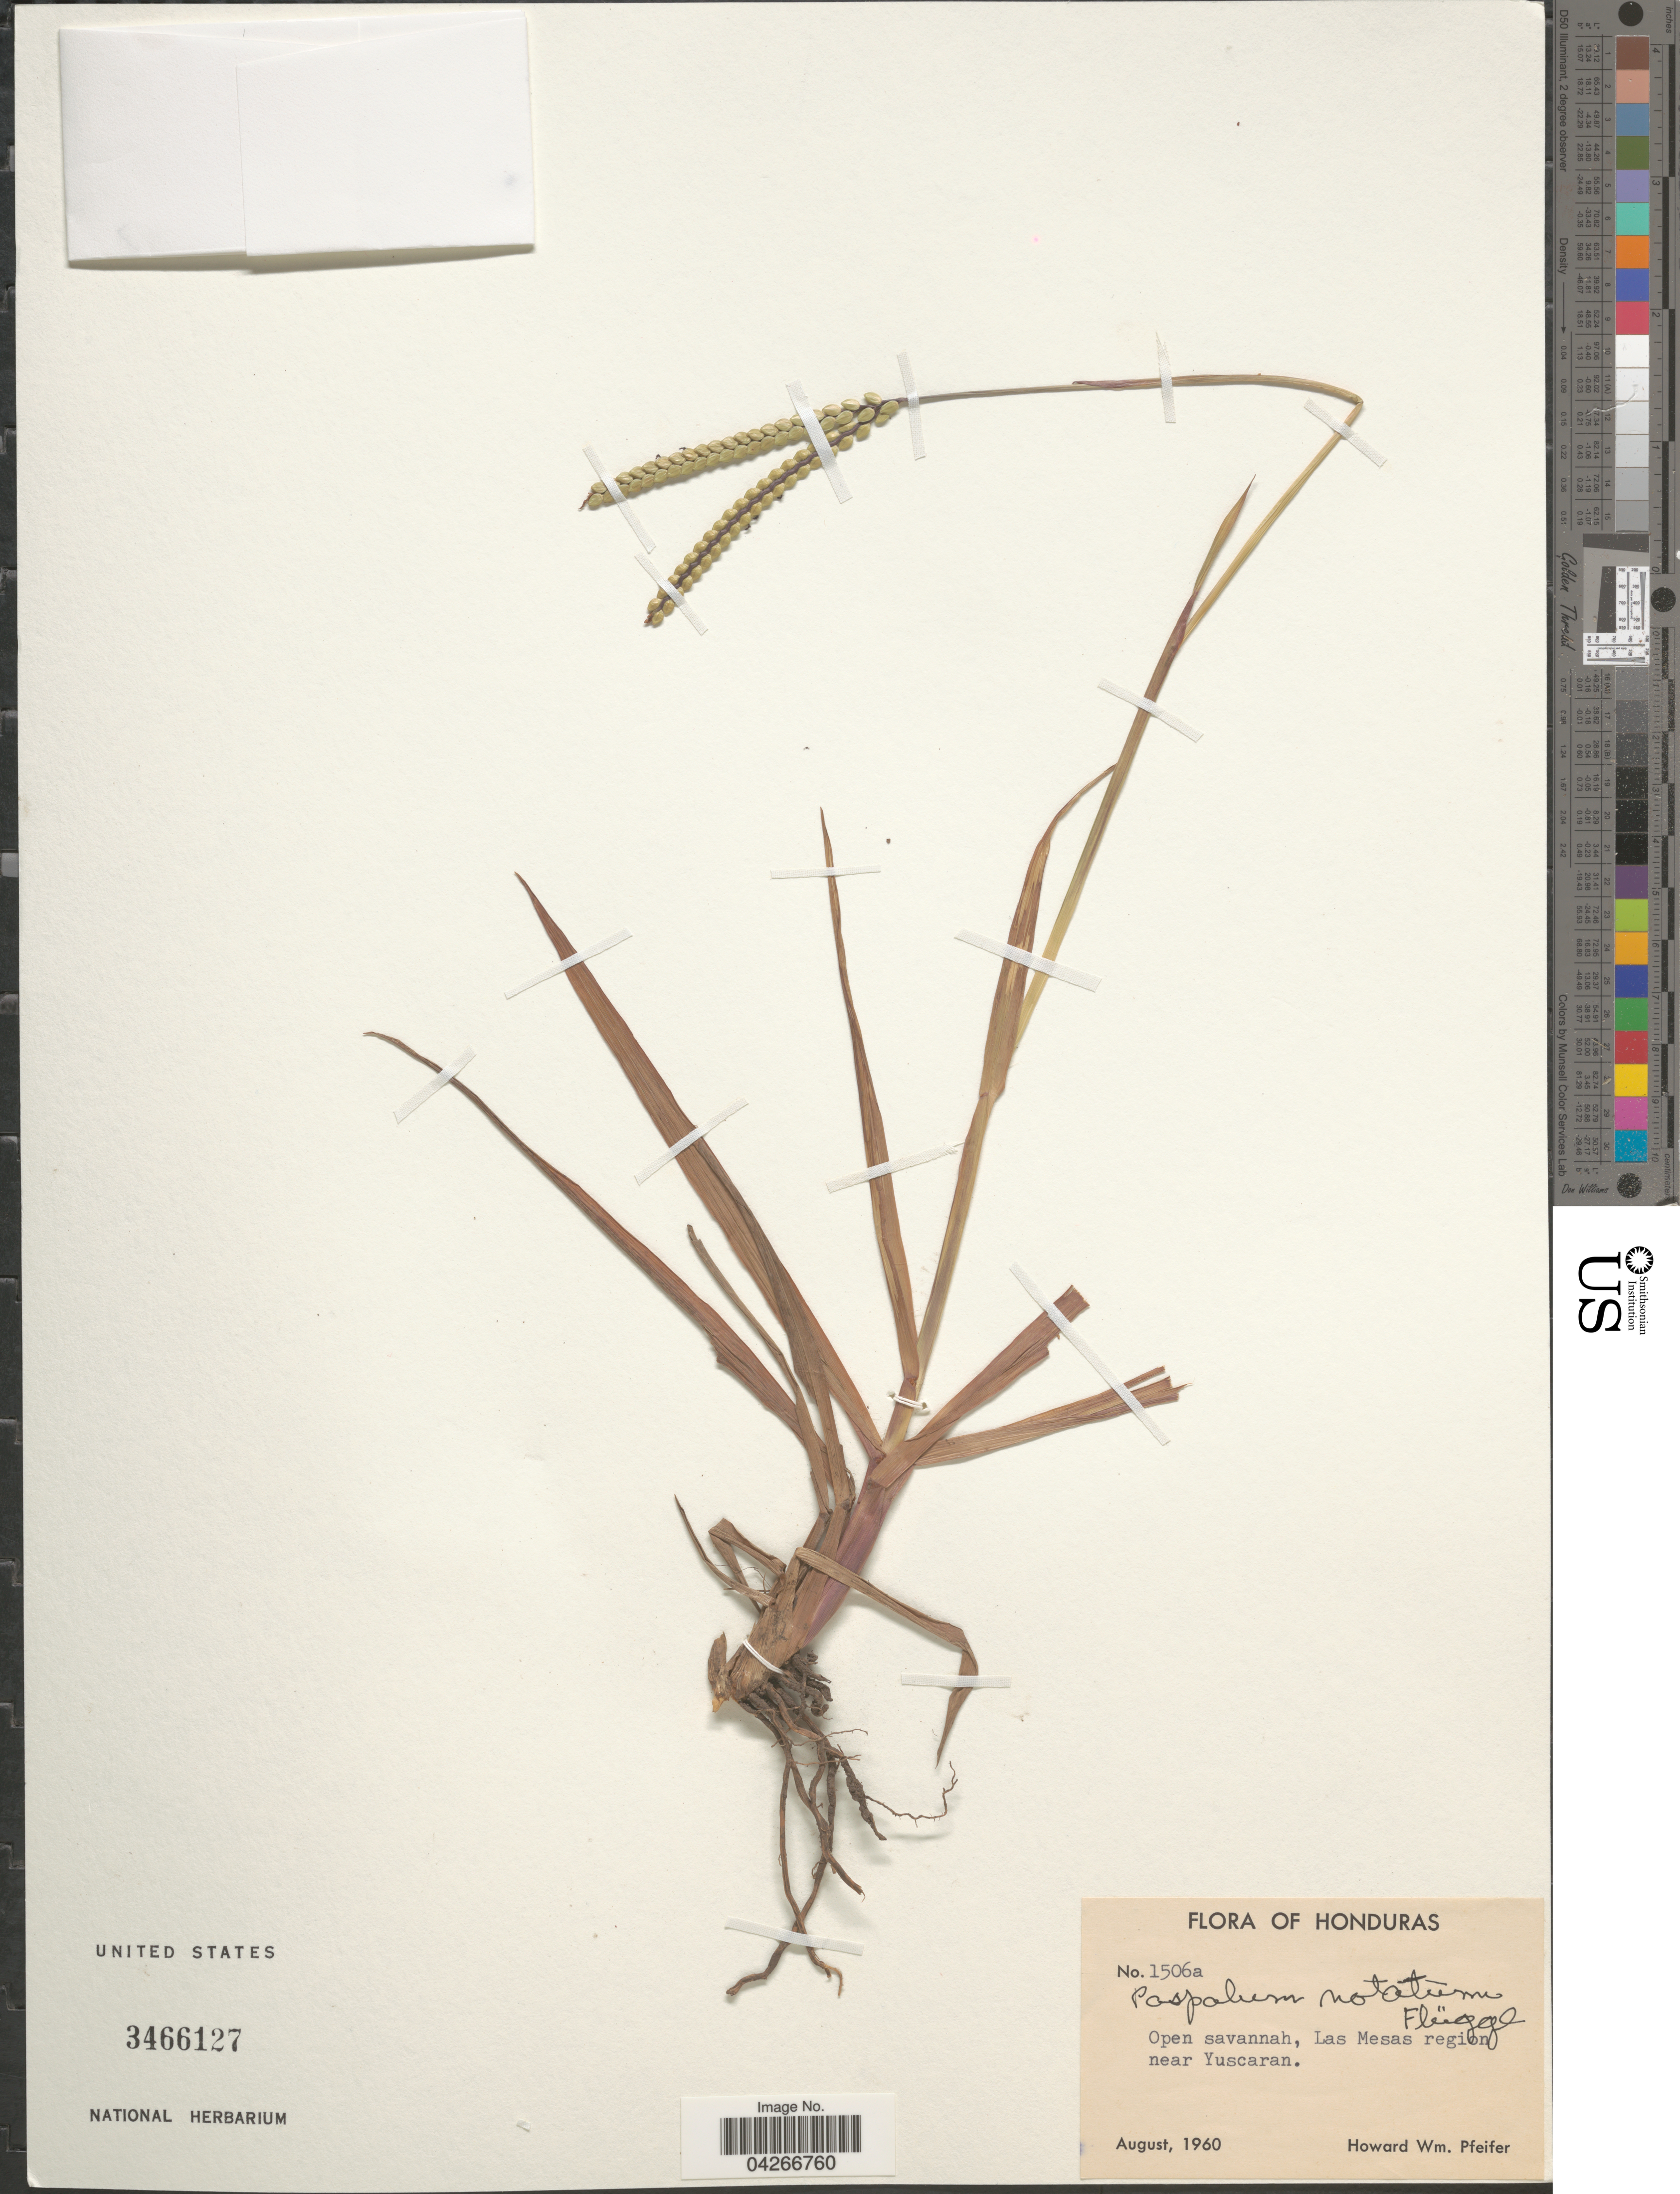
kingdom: Plantae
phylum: Tracheophyta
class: Liliopsida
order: Poales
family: Poaceae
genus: Paspalum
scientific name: Paspalum notatum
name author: Flüggé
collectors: H. W. Pfeifer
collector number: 1506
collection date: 1960-08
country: Honduras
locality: Las Mesas region near Yuscaran.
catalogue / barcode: US 3466127